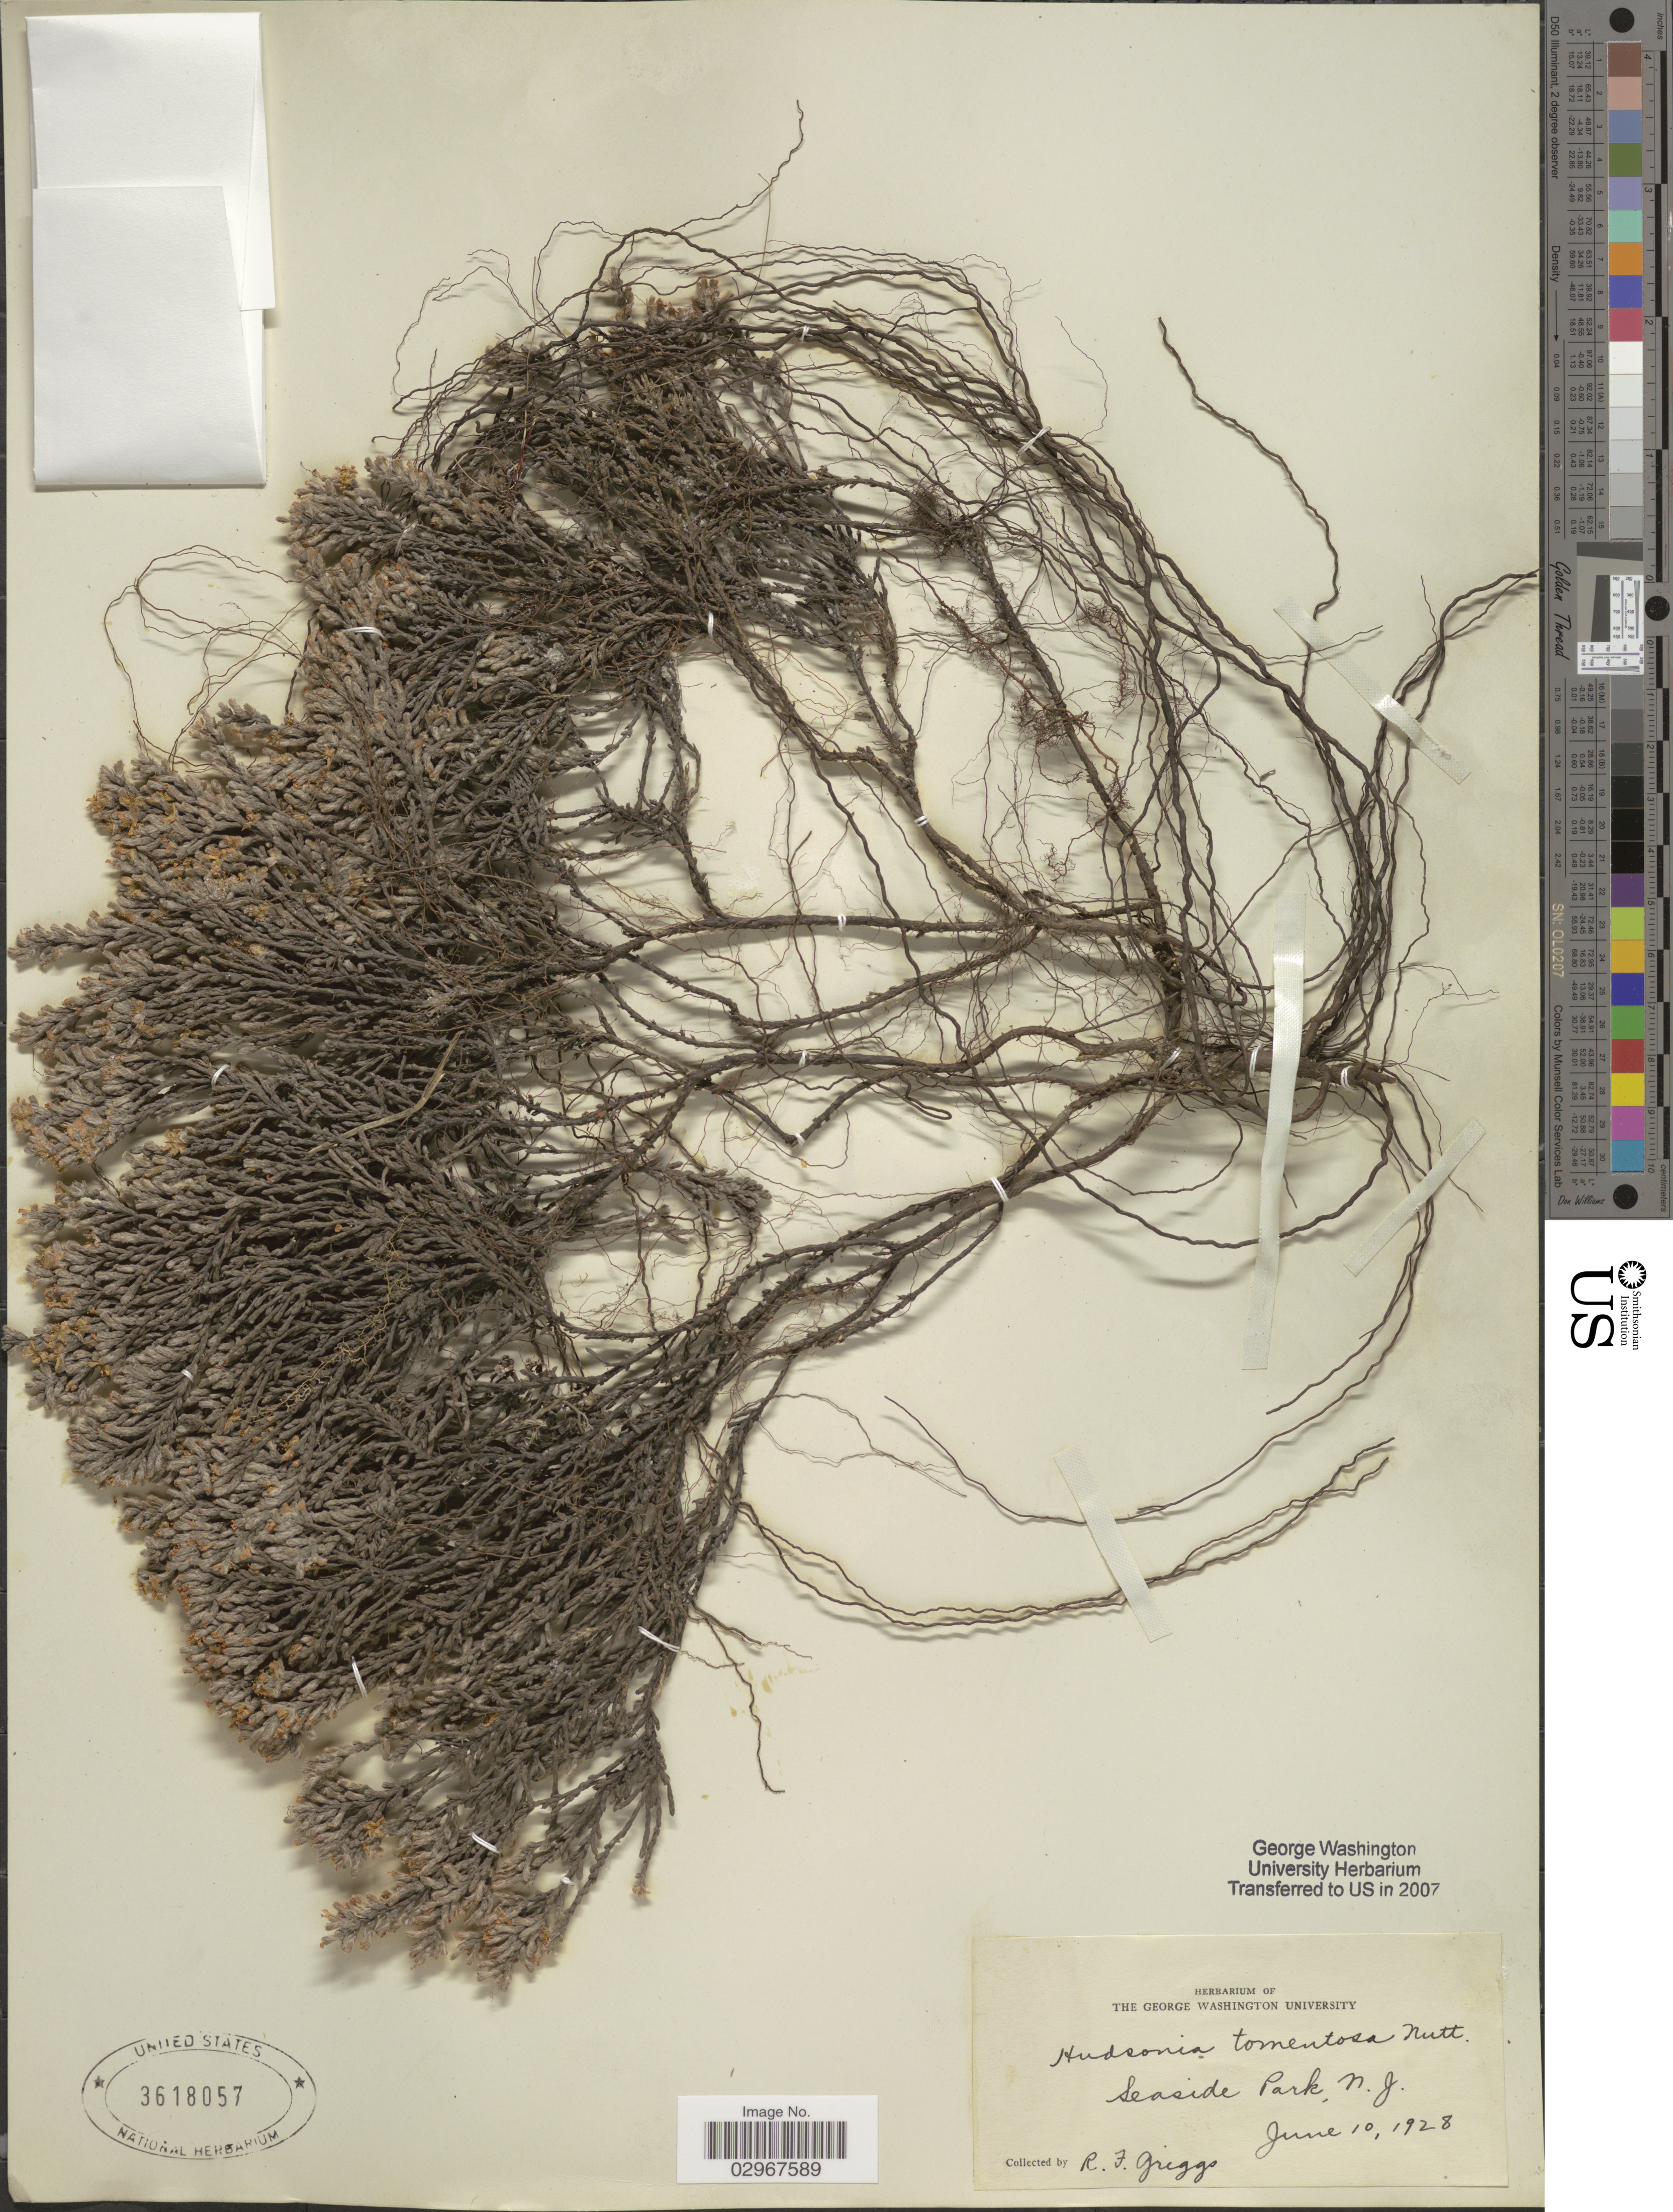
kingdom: Plantae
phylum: Tracheophyta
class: Magnoliopsida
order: Malvales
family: Cistaceae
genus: Hudsonia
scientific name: Hudsonia tomentosa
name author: Nutt.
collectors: R. F. Griggs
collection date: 1928-06-10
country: United States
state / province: New Jersey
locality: Seaside Park, N. J.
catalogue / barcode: US 3618057